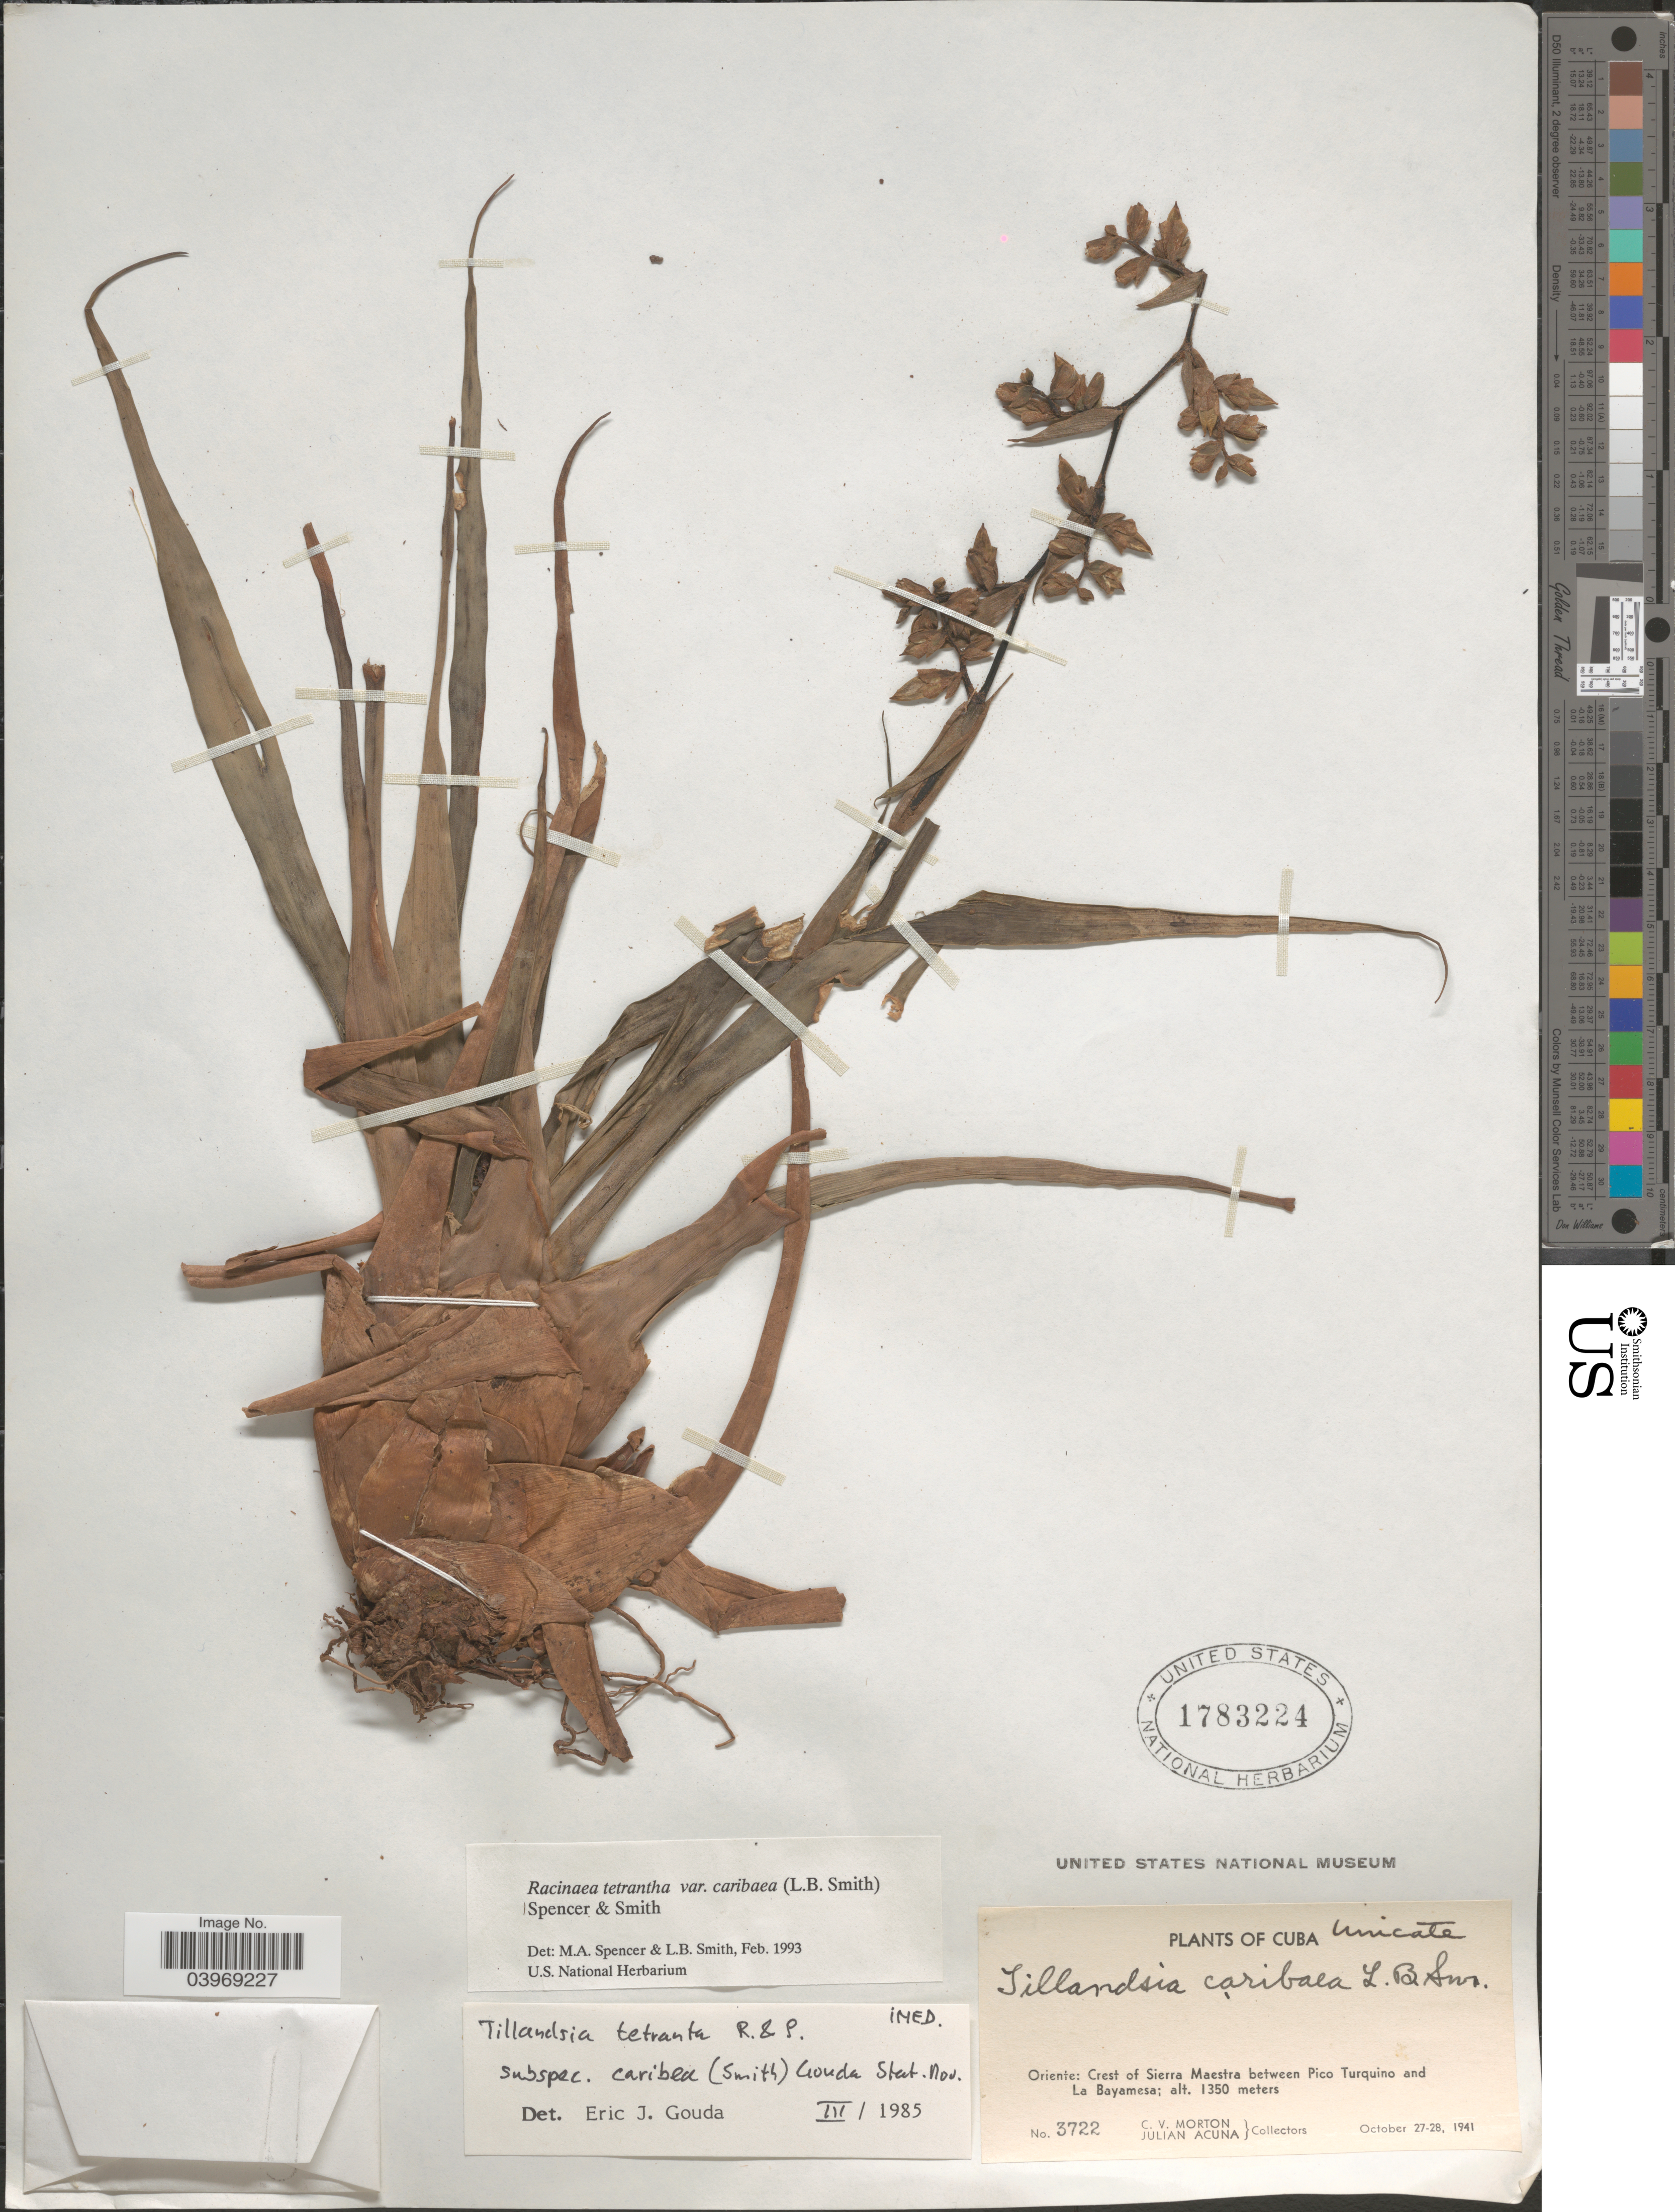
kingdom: Plantae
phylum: Tracheophyta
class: Liliopsida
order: Poales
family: Bromeliaceae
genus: Racinaea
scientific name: Racinaea tetrantha var. caribaea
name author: (L.B. Sm.) M.A. Spencer & L.B. Sm.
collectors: C. V. Morton & R. Acuña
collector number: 3722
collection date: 1941-10-27/1941-10-28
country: Cuba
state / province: Oriente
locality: Crest of Sierra Maestra between Pico Turquino and La Bayamesa.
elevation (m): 1350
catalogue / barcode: US 1783224